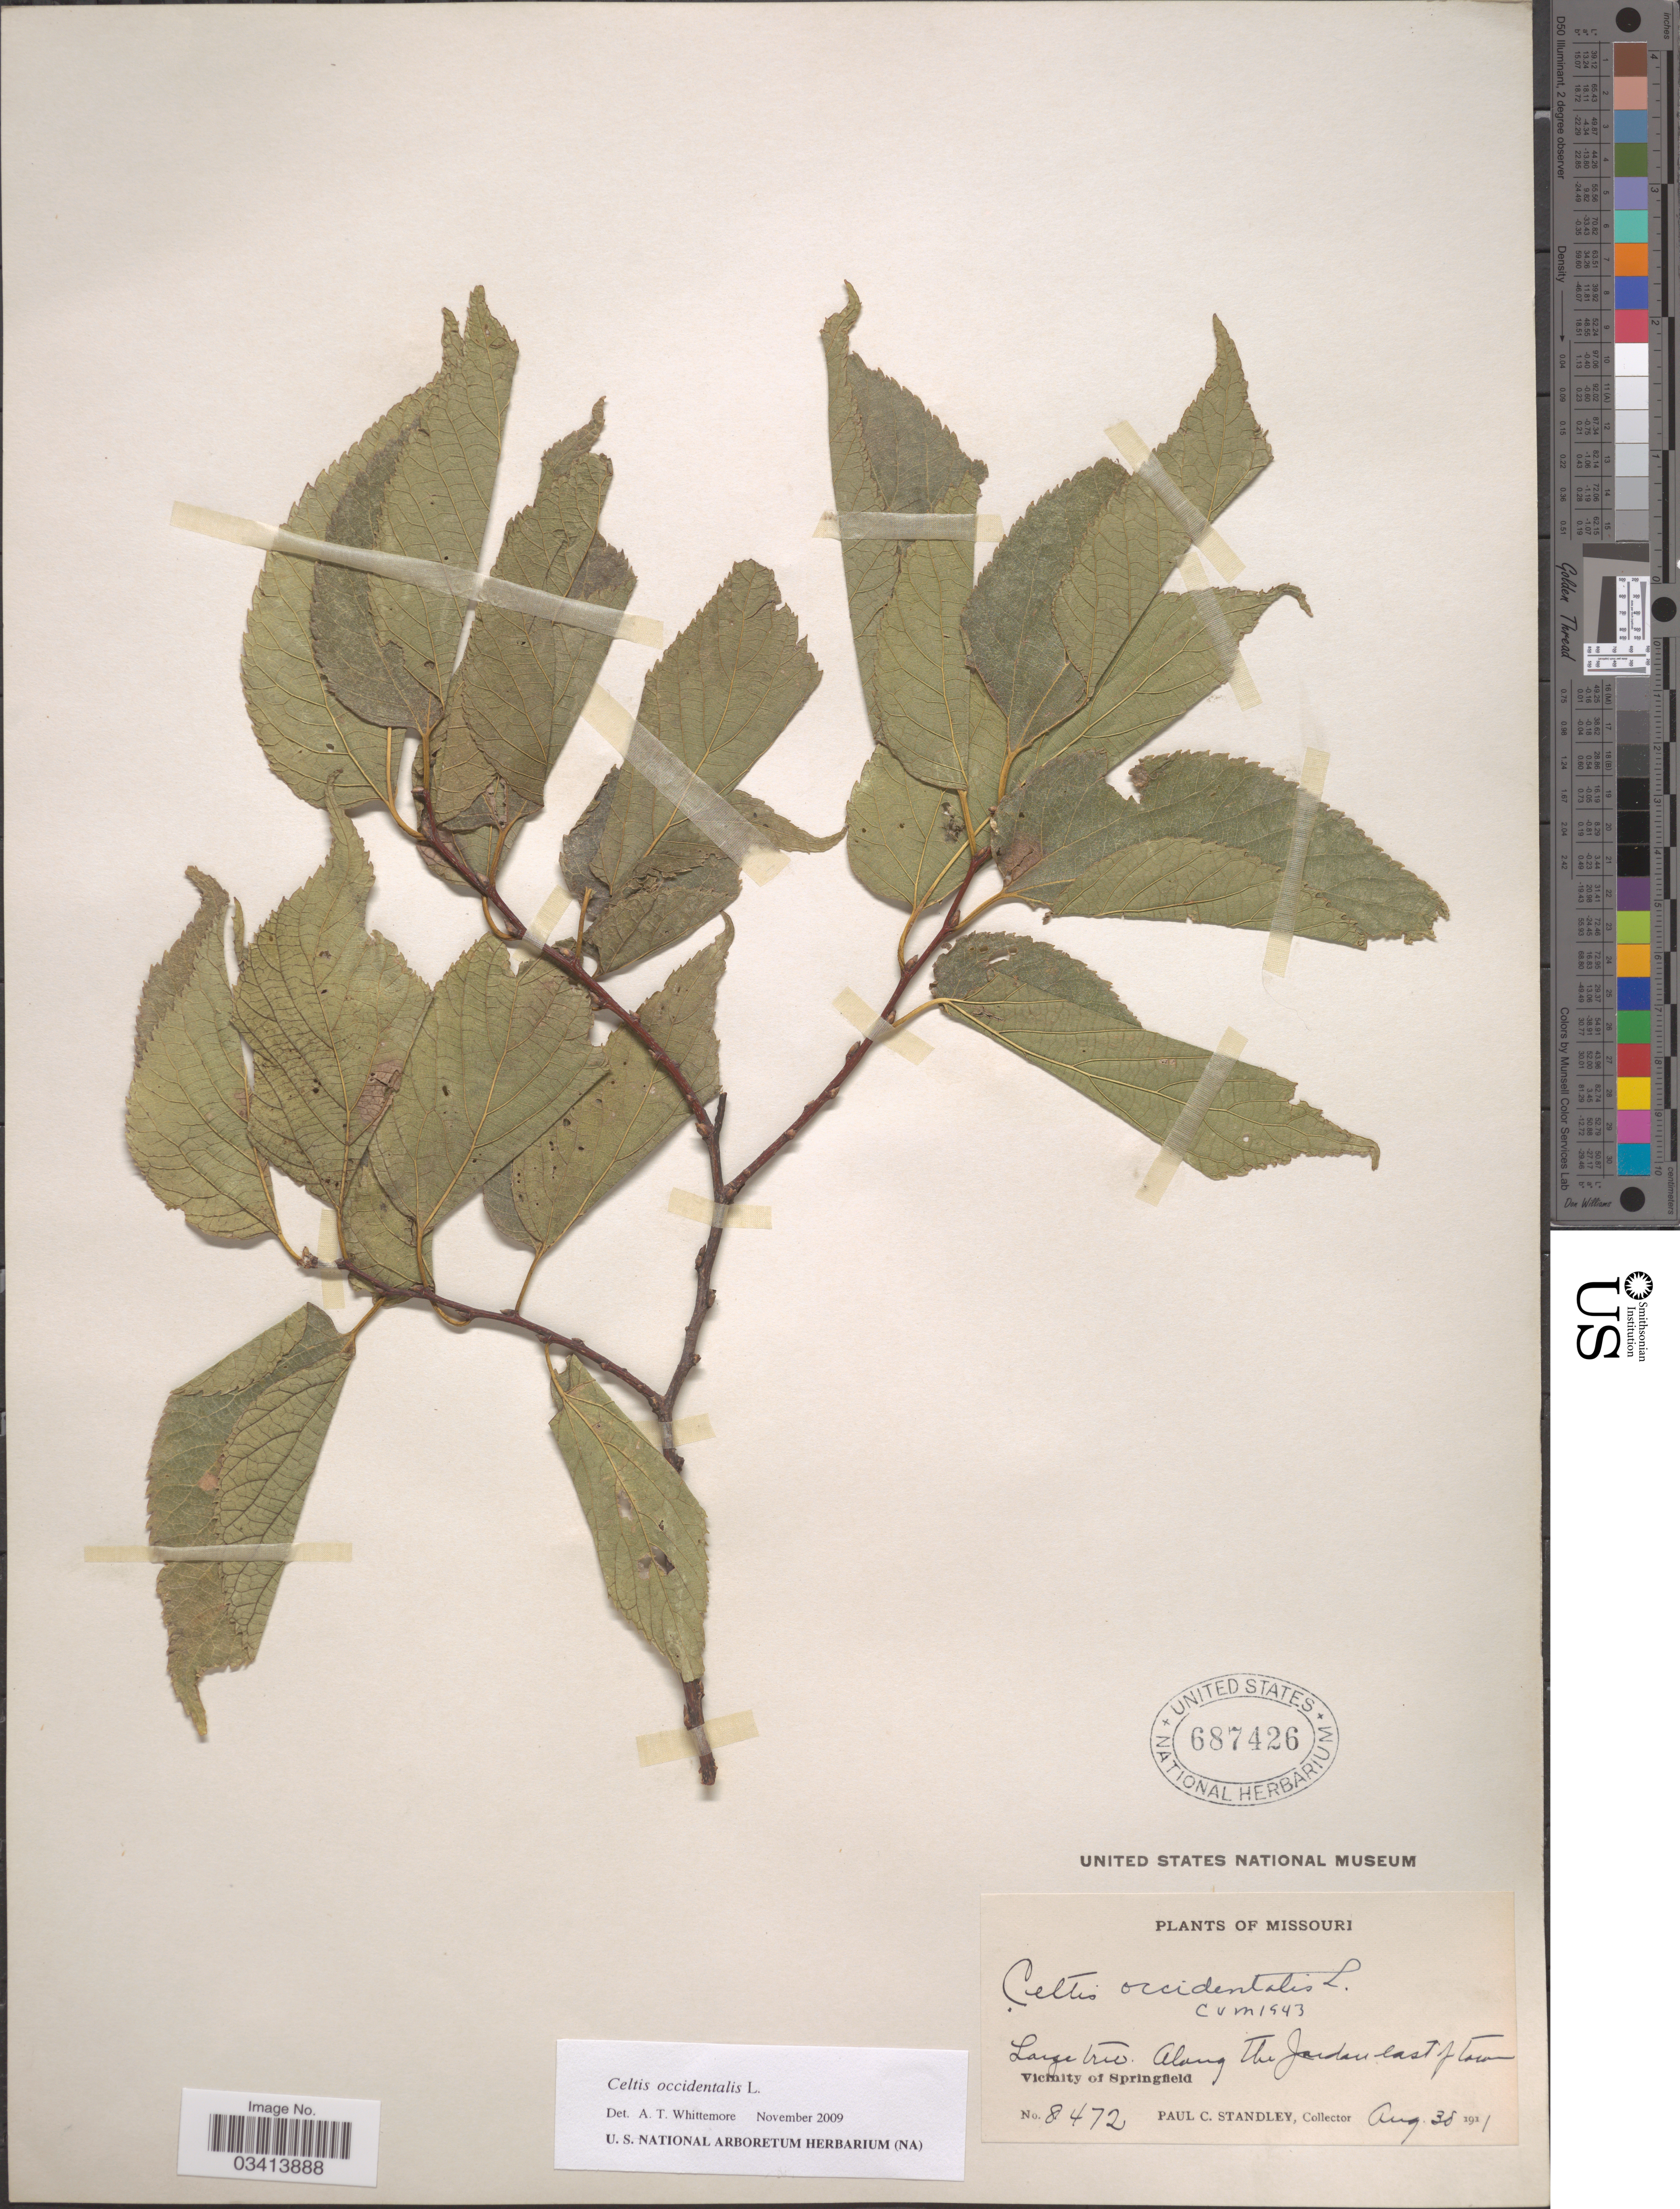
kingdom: Plantae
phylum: Tracheophyta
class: Magnoliopsida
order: Rosales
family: Cannabaceae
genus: Celtis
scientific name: Celtis occidentalis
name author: L.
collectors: P. C. Standley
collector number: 8472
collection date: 1911-08-30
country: United States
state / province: Missouri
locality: The Jordan east of town. Vicinity of Springfield.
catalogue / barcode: US 687426